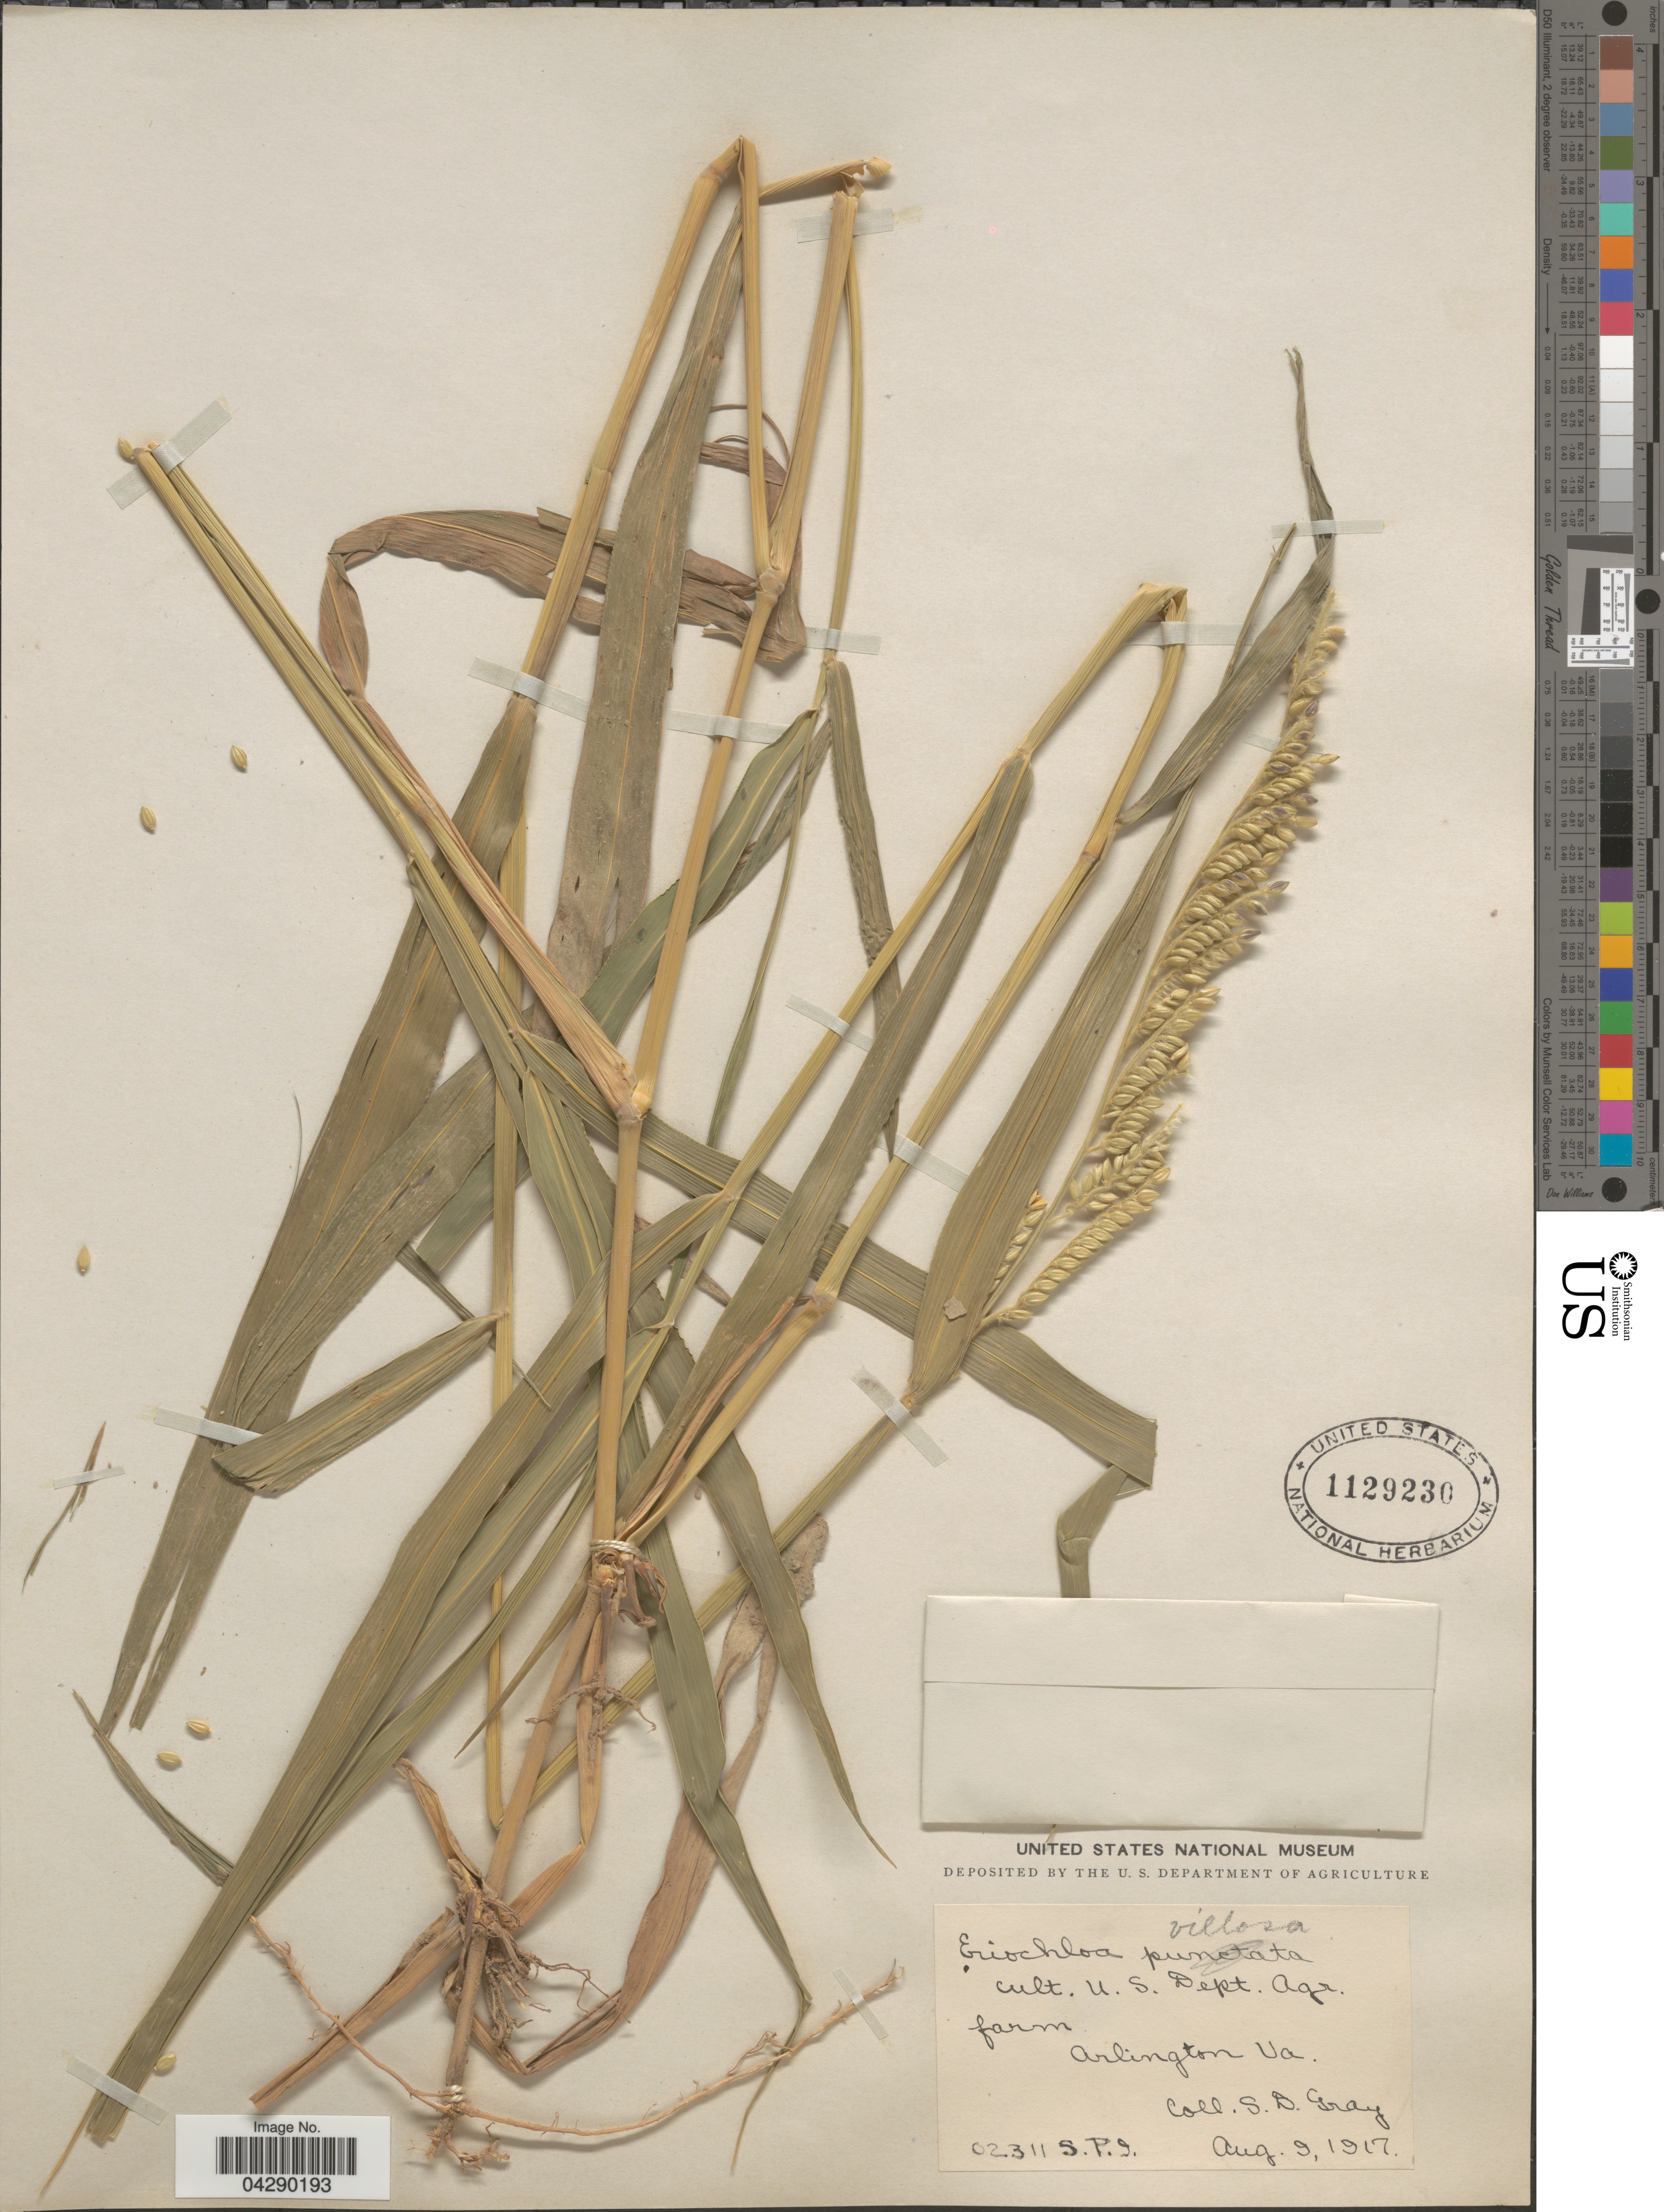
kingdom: Plantae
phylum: Tracheophyta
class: Liliopsida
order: Poales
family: Poaceae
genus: Eriochloa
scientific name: Eriochloa villosa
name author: (Thunb.) Kunth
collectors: S. D. Gray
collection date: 1917-08-09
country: United States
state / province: Virginia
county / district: Arlington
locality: Cult. U. S. Dept. Agr. farm. Arlington Va.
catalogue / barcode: US 1129230